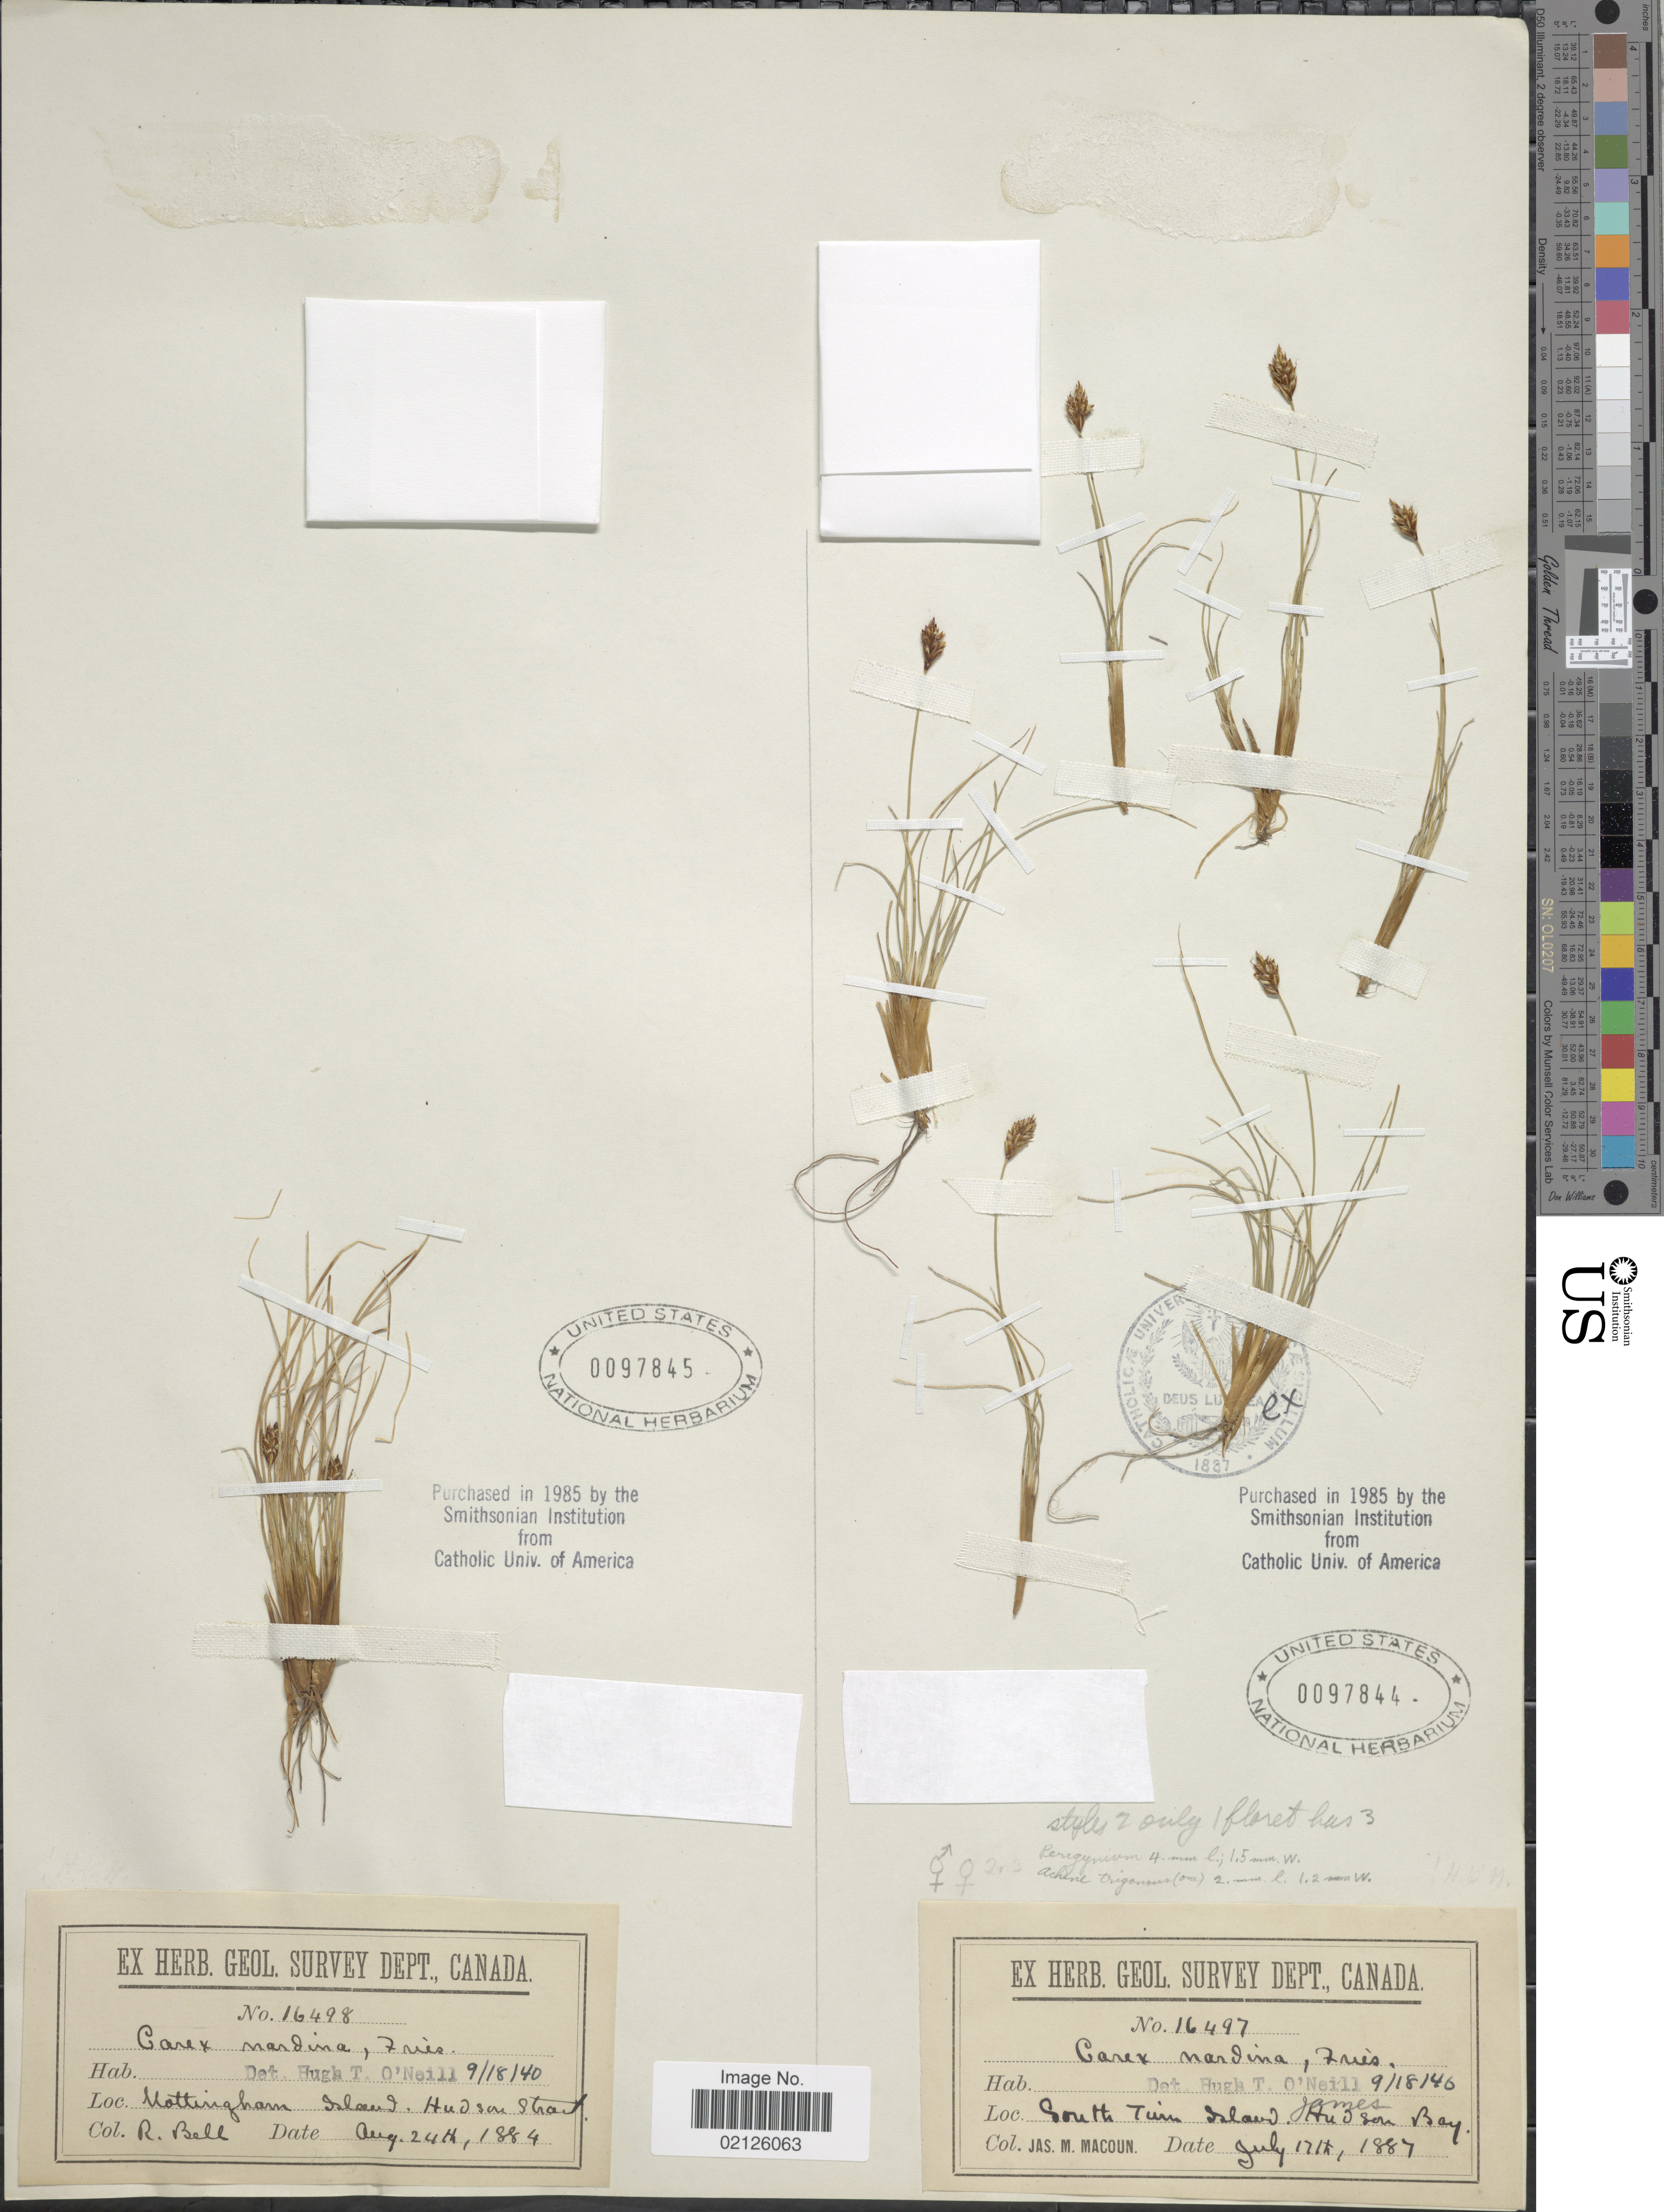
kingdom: Plantae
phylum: Tracheophyta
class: Liliopsida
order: Poales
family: Cyperaceae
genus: Carex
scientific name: Carex nardina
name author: (Hornem.) Fr.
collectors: J. M. Macoun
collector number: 16497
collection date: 1887-07-17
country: Canada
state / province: Nunavut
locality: South Twin Island, James Hudson Bay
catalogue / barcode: US 97844